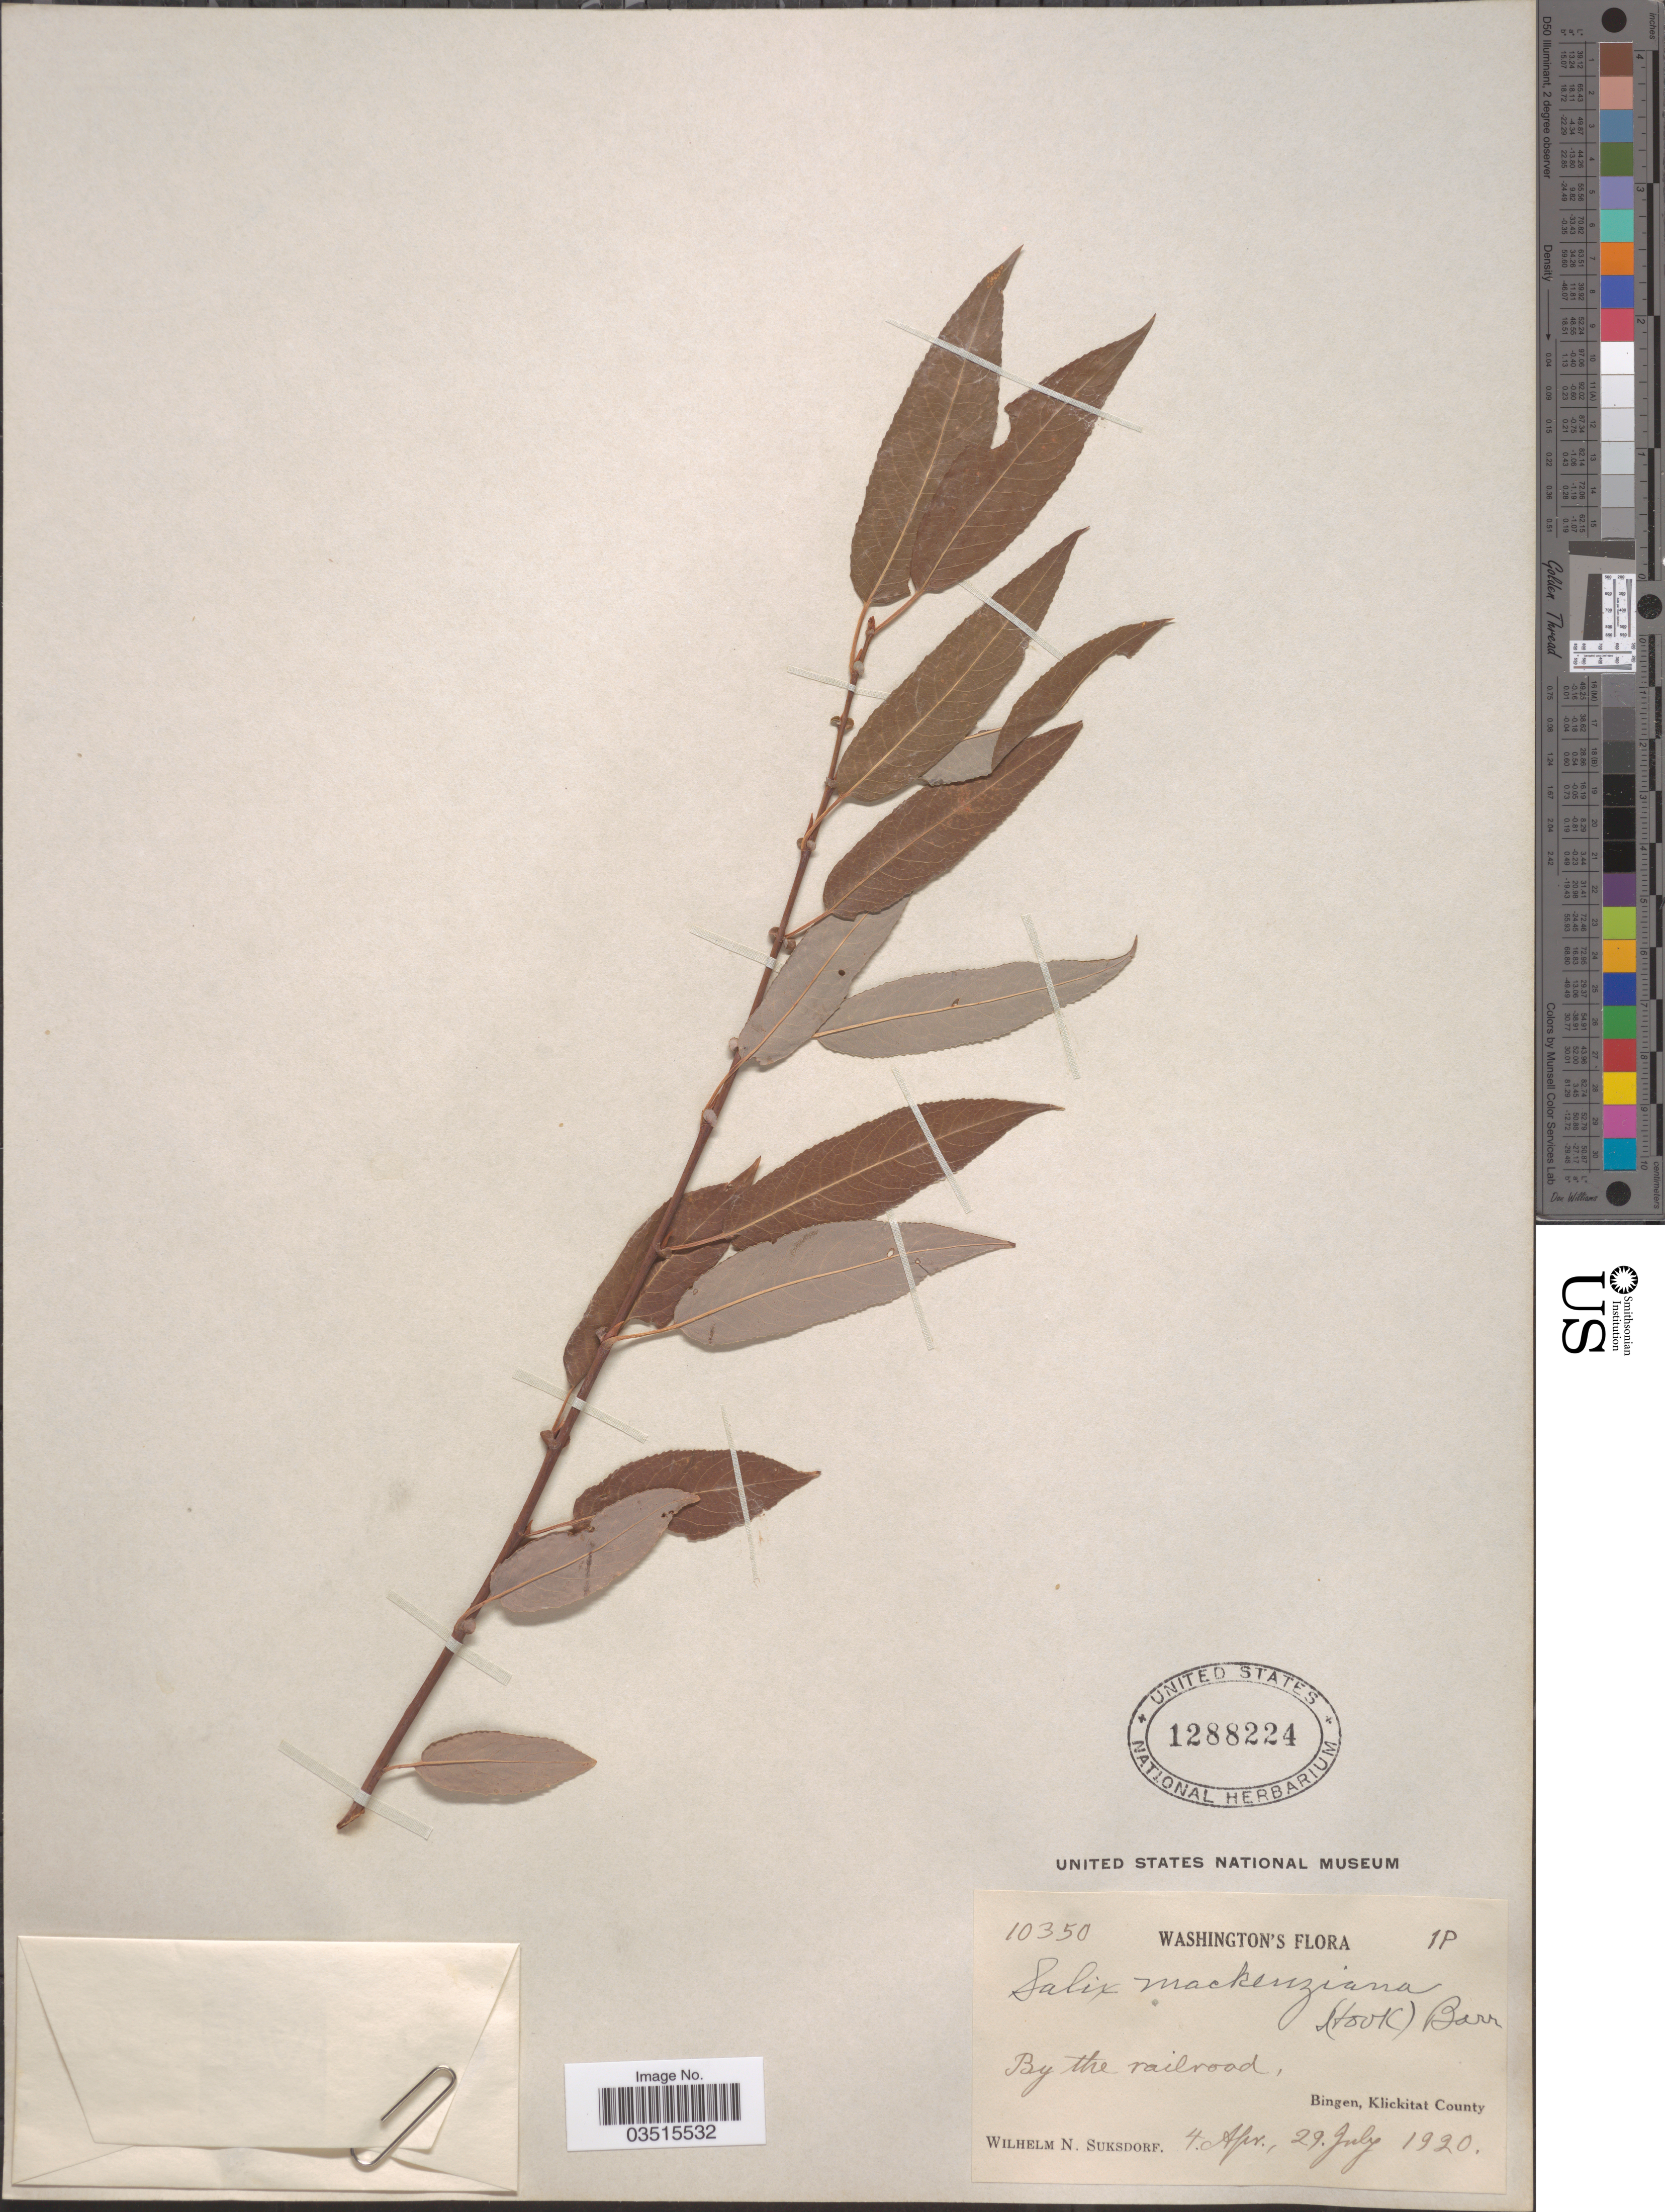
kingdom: Plantae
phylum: Tracheophyta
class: Magnoliopsida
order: Malpighiales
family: Salicaceae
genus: Salix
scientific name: Salix mackenziana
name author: (Hook.) Barratt ex Hook.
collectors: W. N. Suksdorf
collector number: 10350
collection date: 1920-04-04/1920-07-29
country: United States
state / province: Washington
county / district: Klickitat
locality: By the railroad, Bingen, Klickitat County.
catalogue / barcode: US 1288224